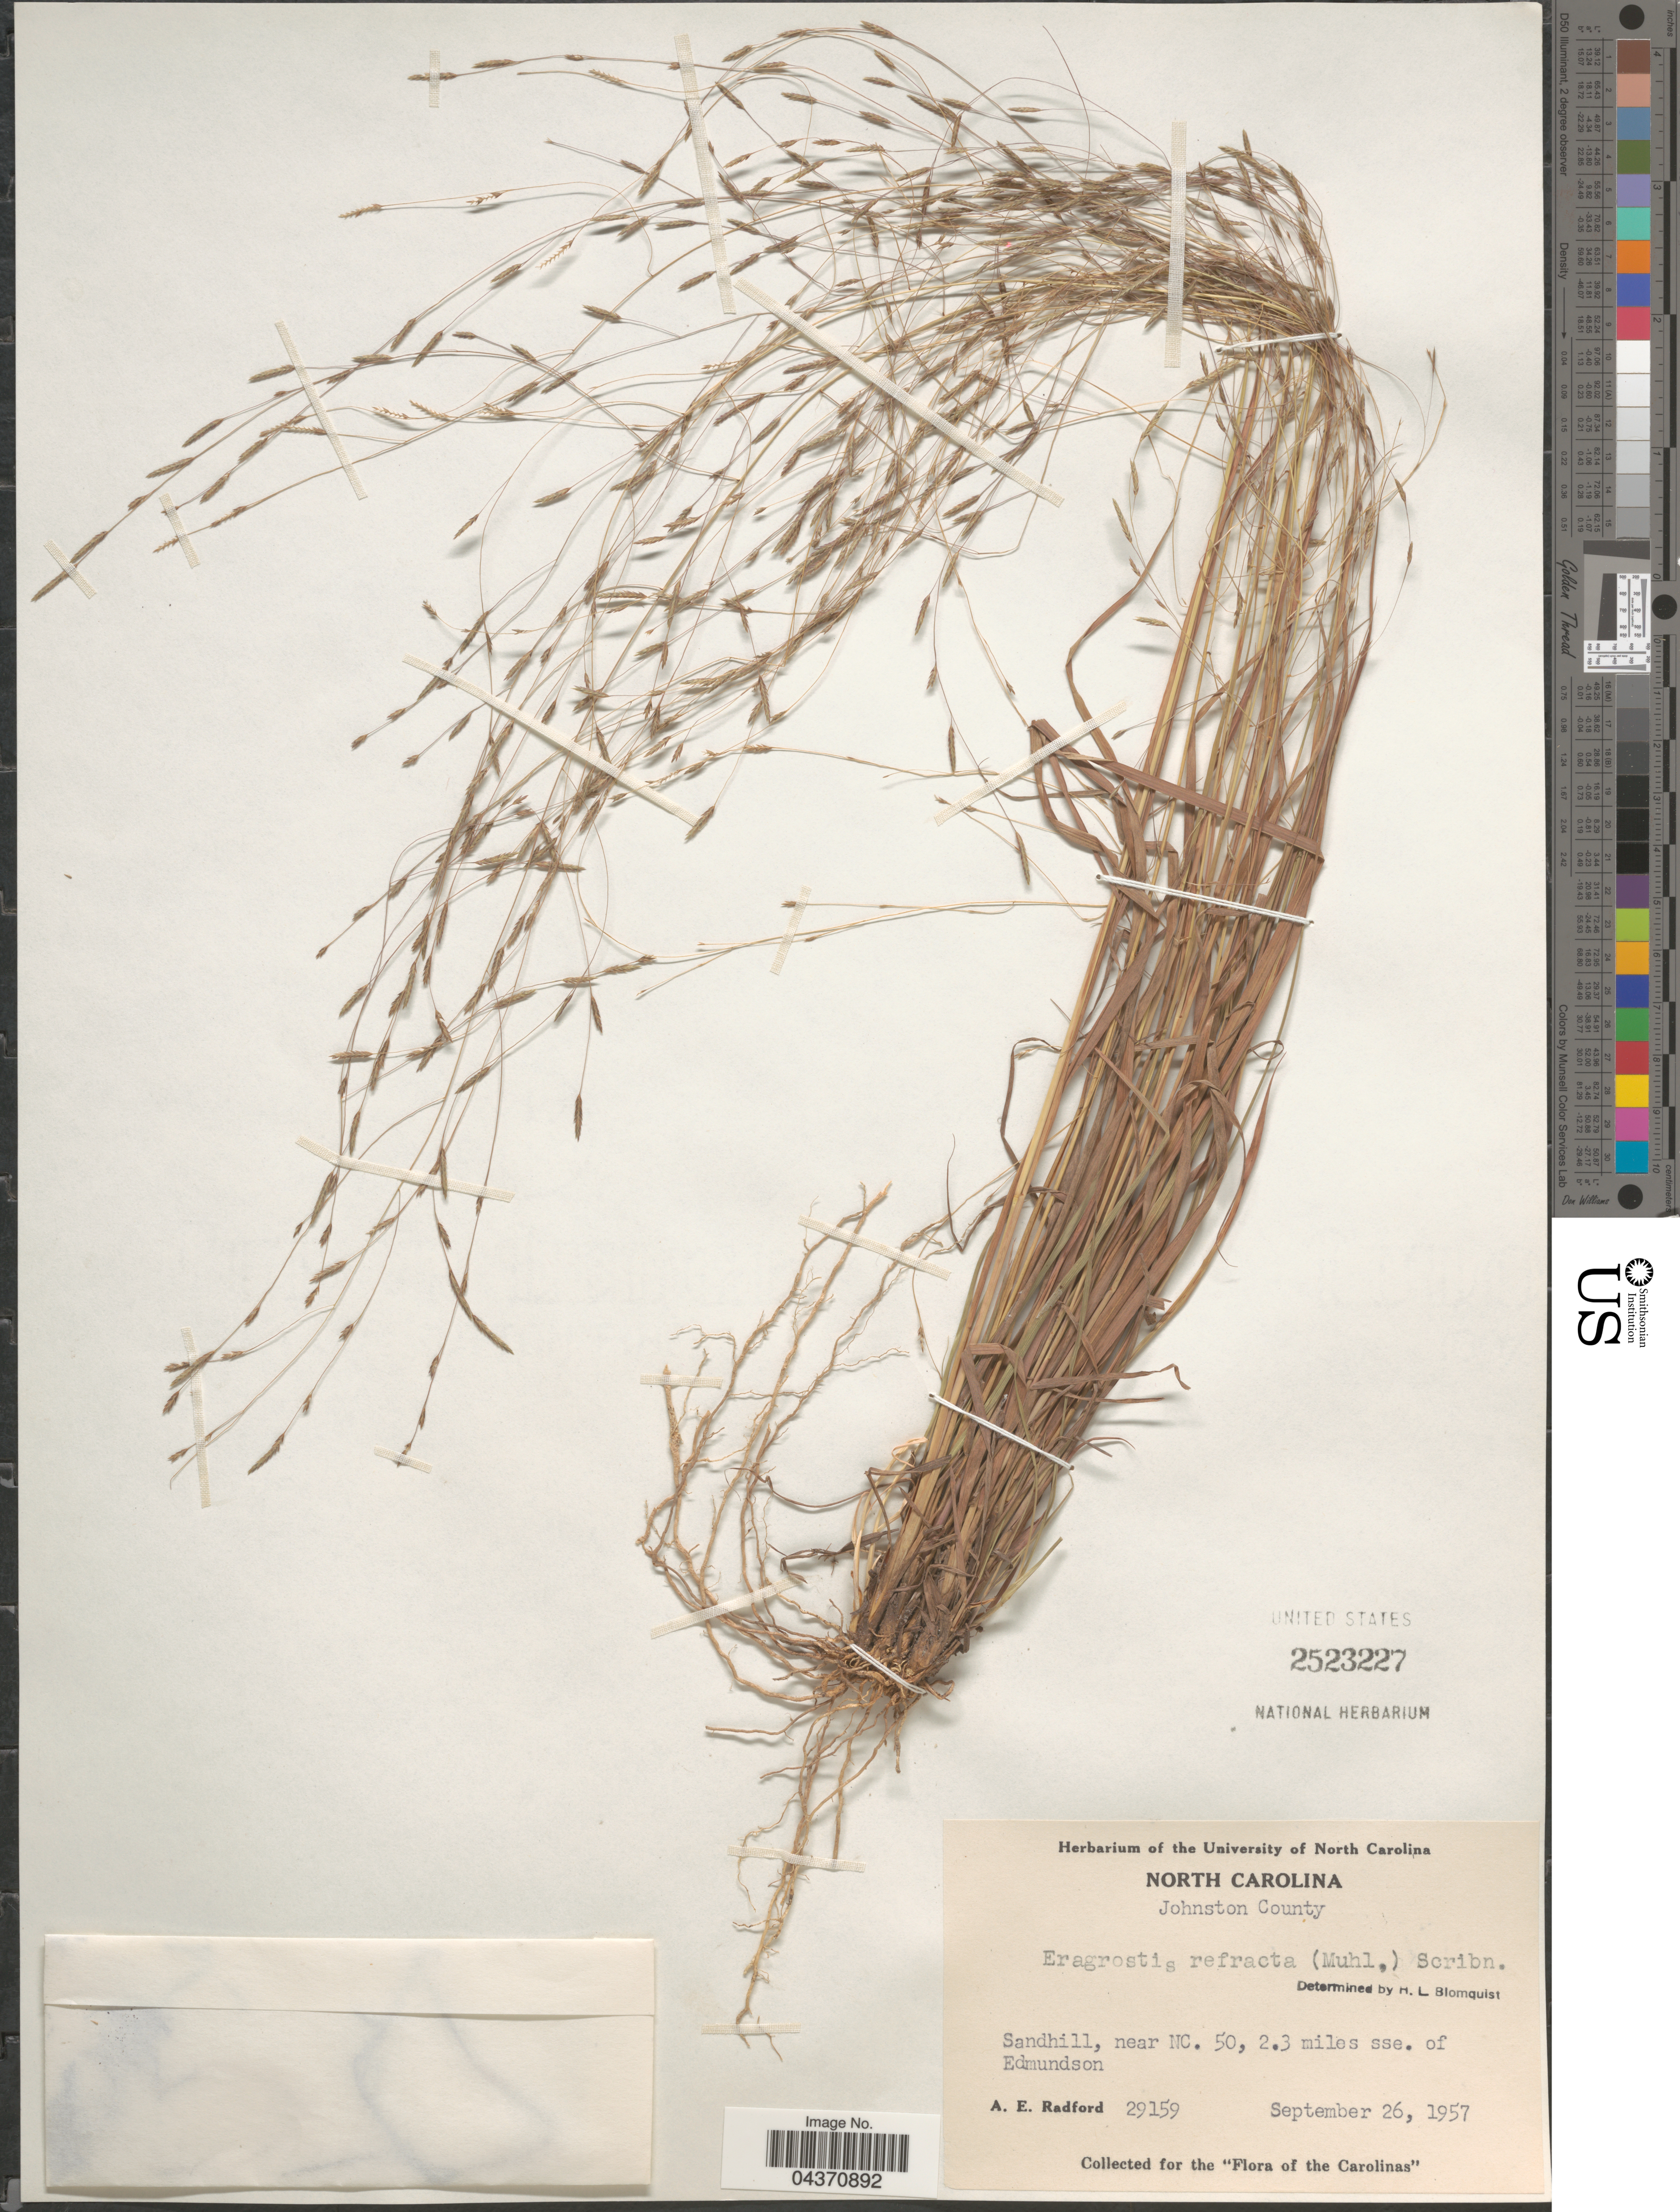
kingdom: Plantae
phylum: Tracheophyta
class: Liliopsida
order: Poales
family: Poaceae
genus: Eragrostis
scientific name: Eragrostis refracta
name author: (Muhl.) Scribn.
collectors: A. E. Radford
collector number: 29159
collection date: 1957-09-26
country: United States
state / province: North Carolina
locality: Johnston County. Sandhill, near NC. 50, 2.3 miles sse. of Edmundson.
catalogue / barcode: US 2523227